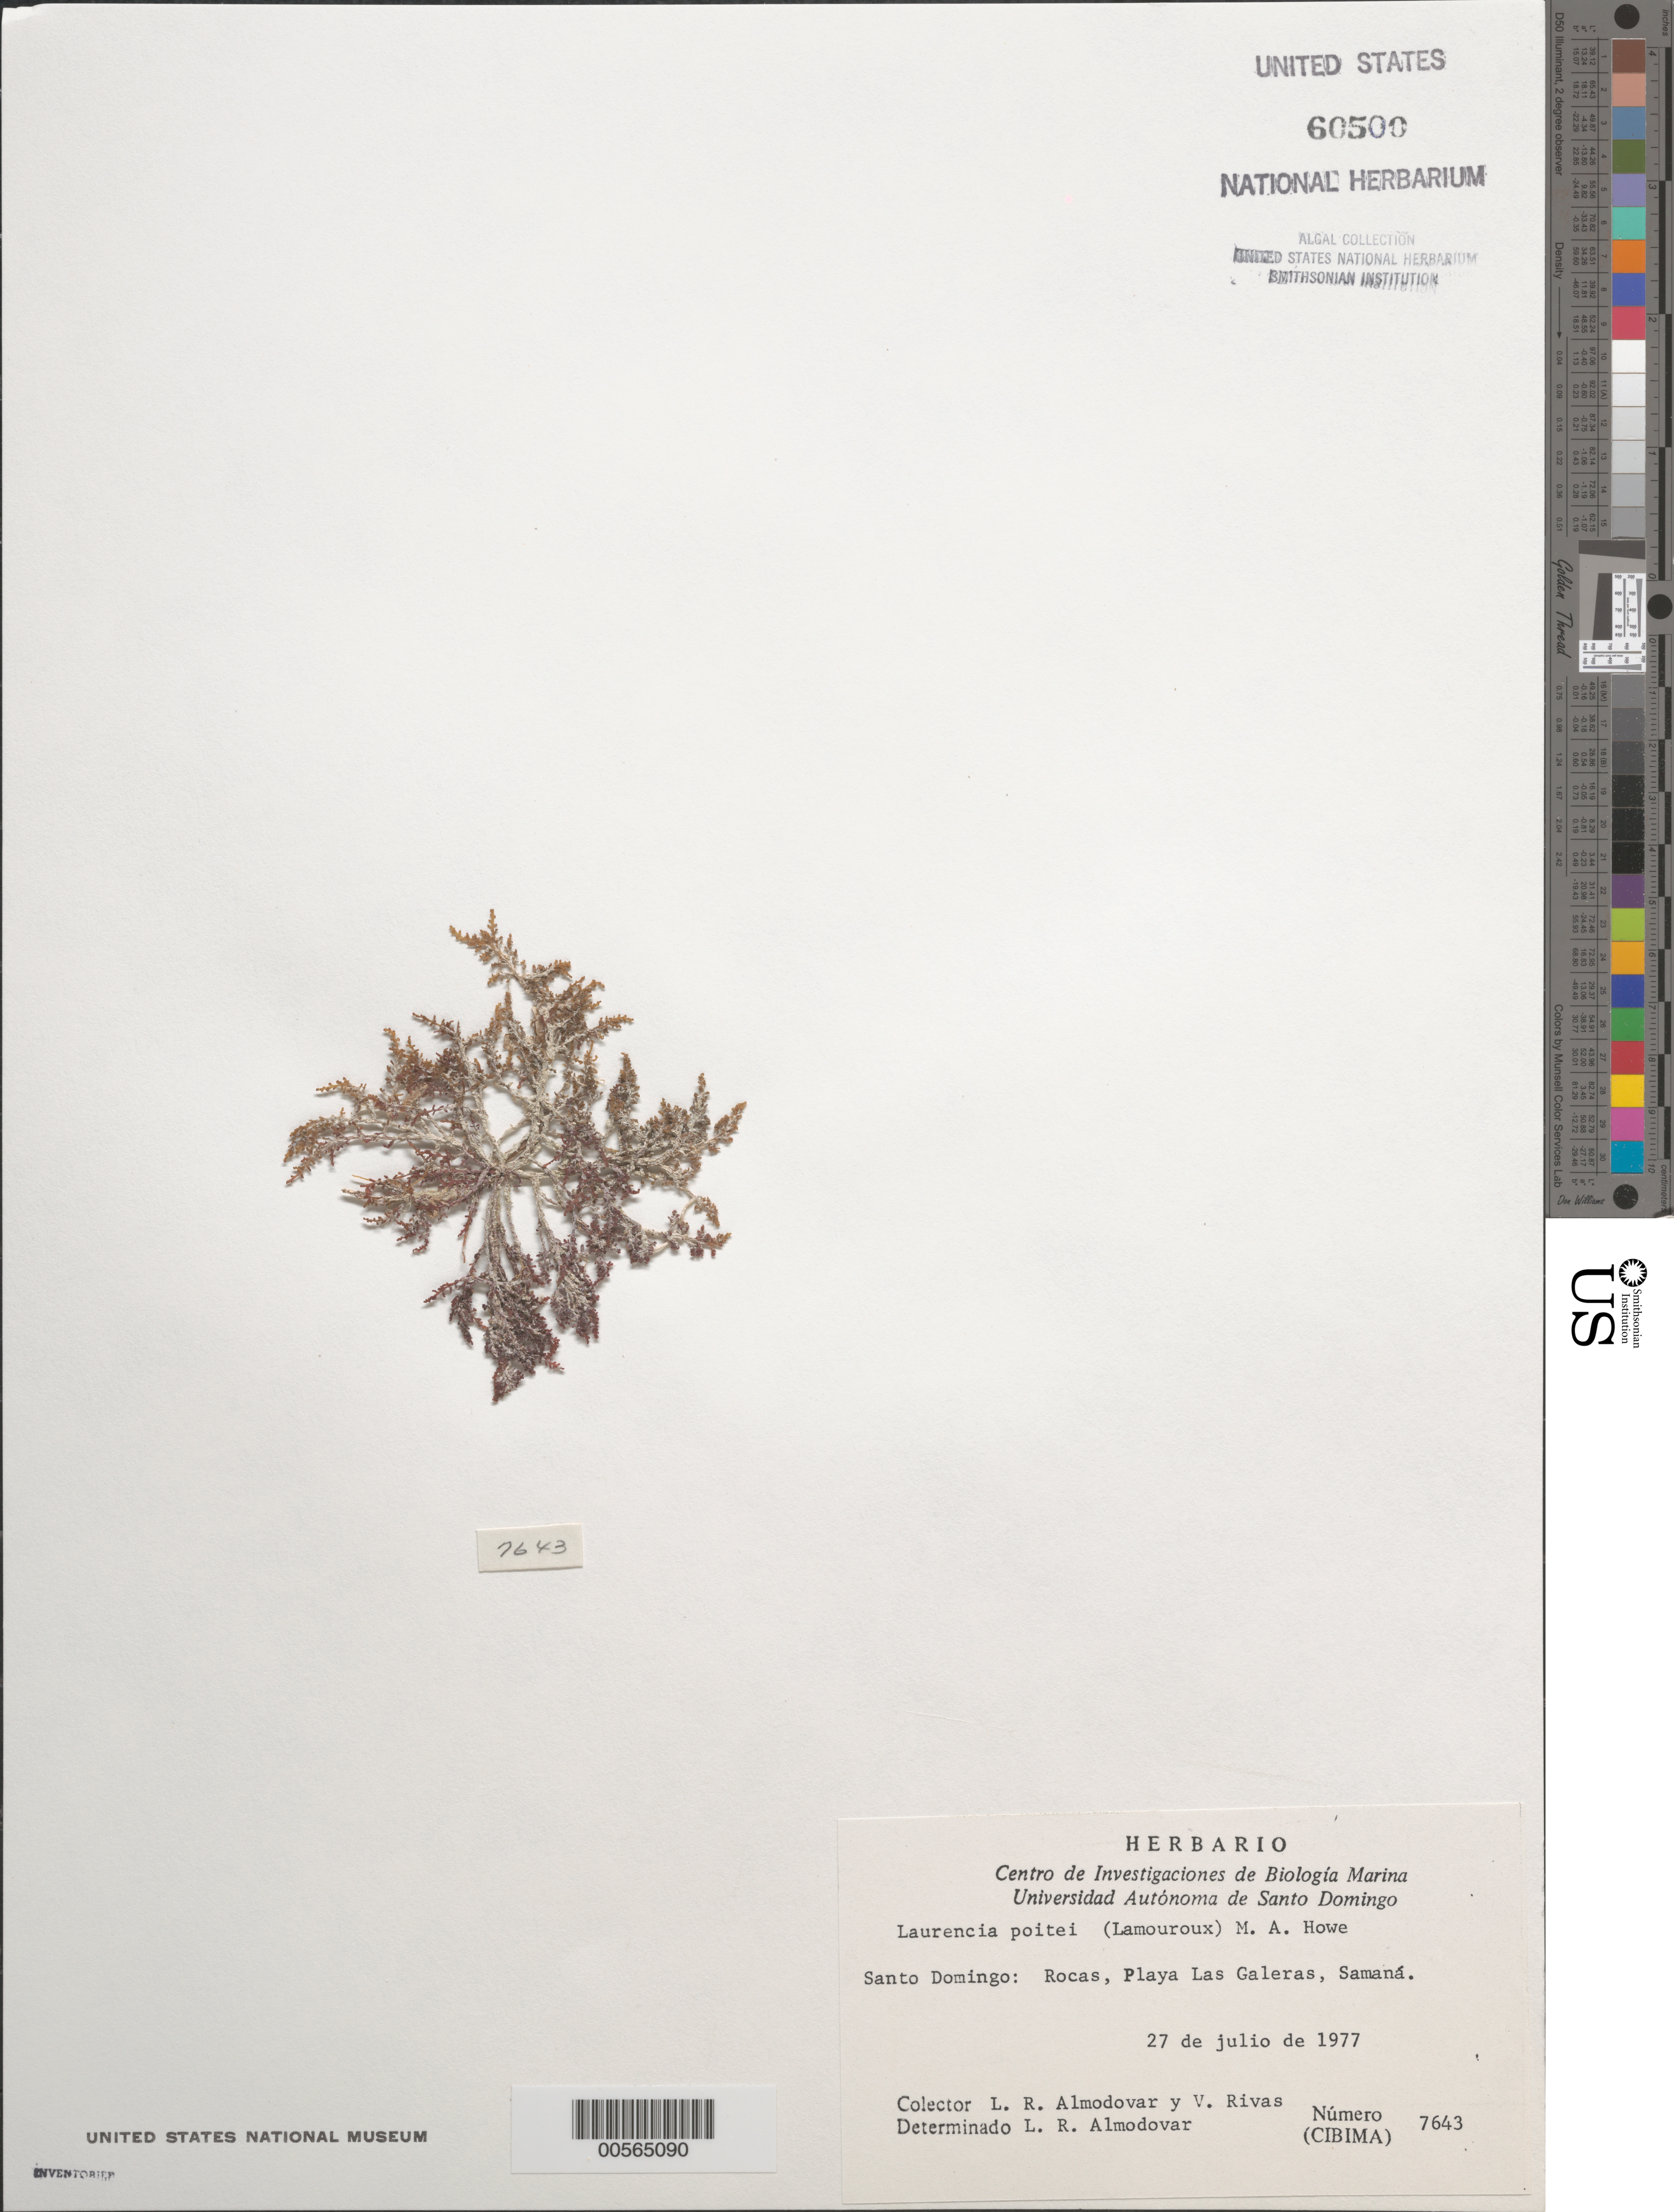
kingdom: Plantae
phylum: Rhodophyta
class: Florideophyceae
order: Ceramiales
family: Rhodomelaceae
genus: Yuzurua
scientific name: Yuzurua poiteaui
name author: (J.V.Lamouroux) Martin-Lescanne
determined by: Brooks, B. L., (BOT), Smithsonian Institution - National Museum of Natural History (UNITED STATES)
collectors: L. Almodovar & V. Rivas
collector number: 7643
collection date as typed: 27 Jul 1977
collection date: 1977-07-27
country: Dominican Republic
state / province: Samaná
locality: Playa Las Galeras, Samana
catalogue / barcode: US 60500